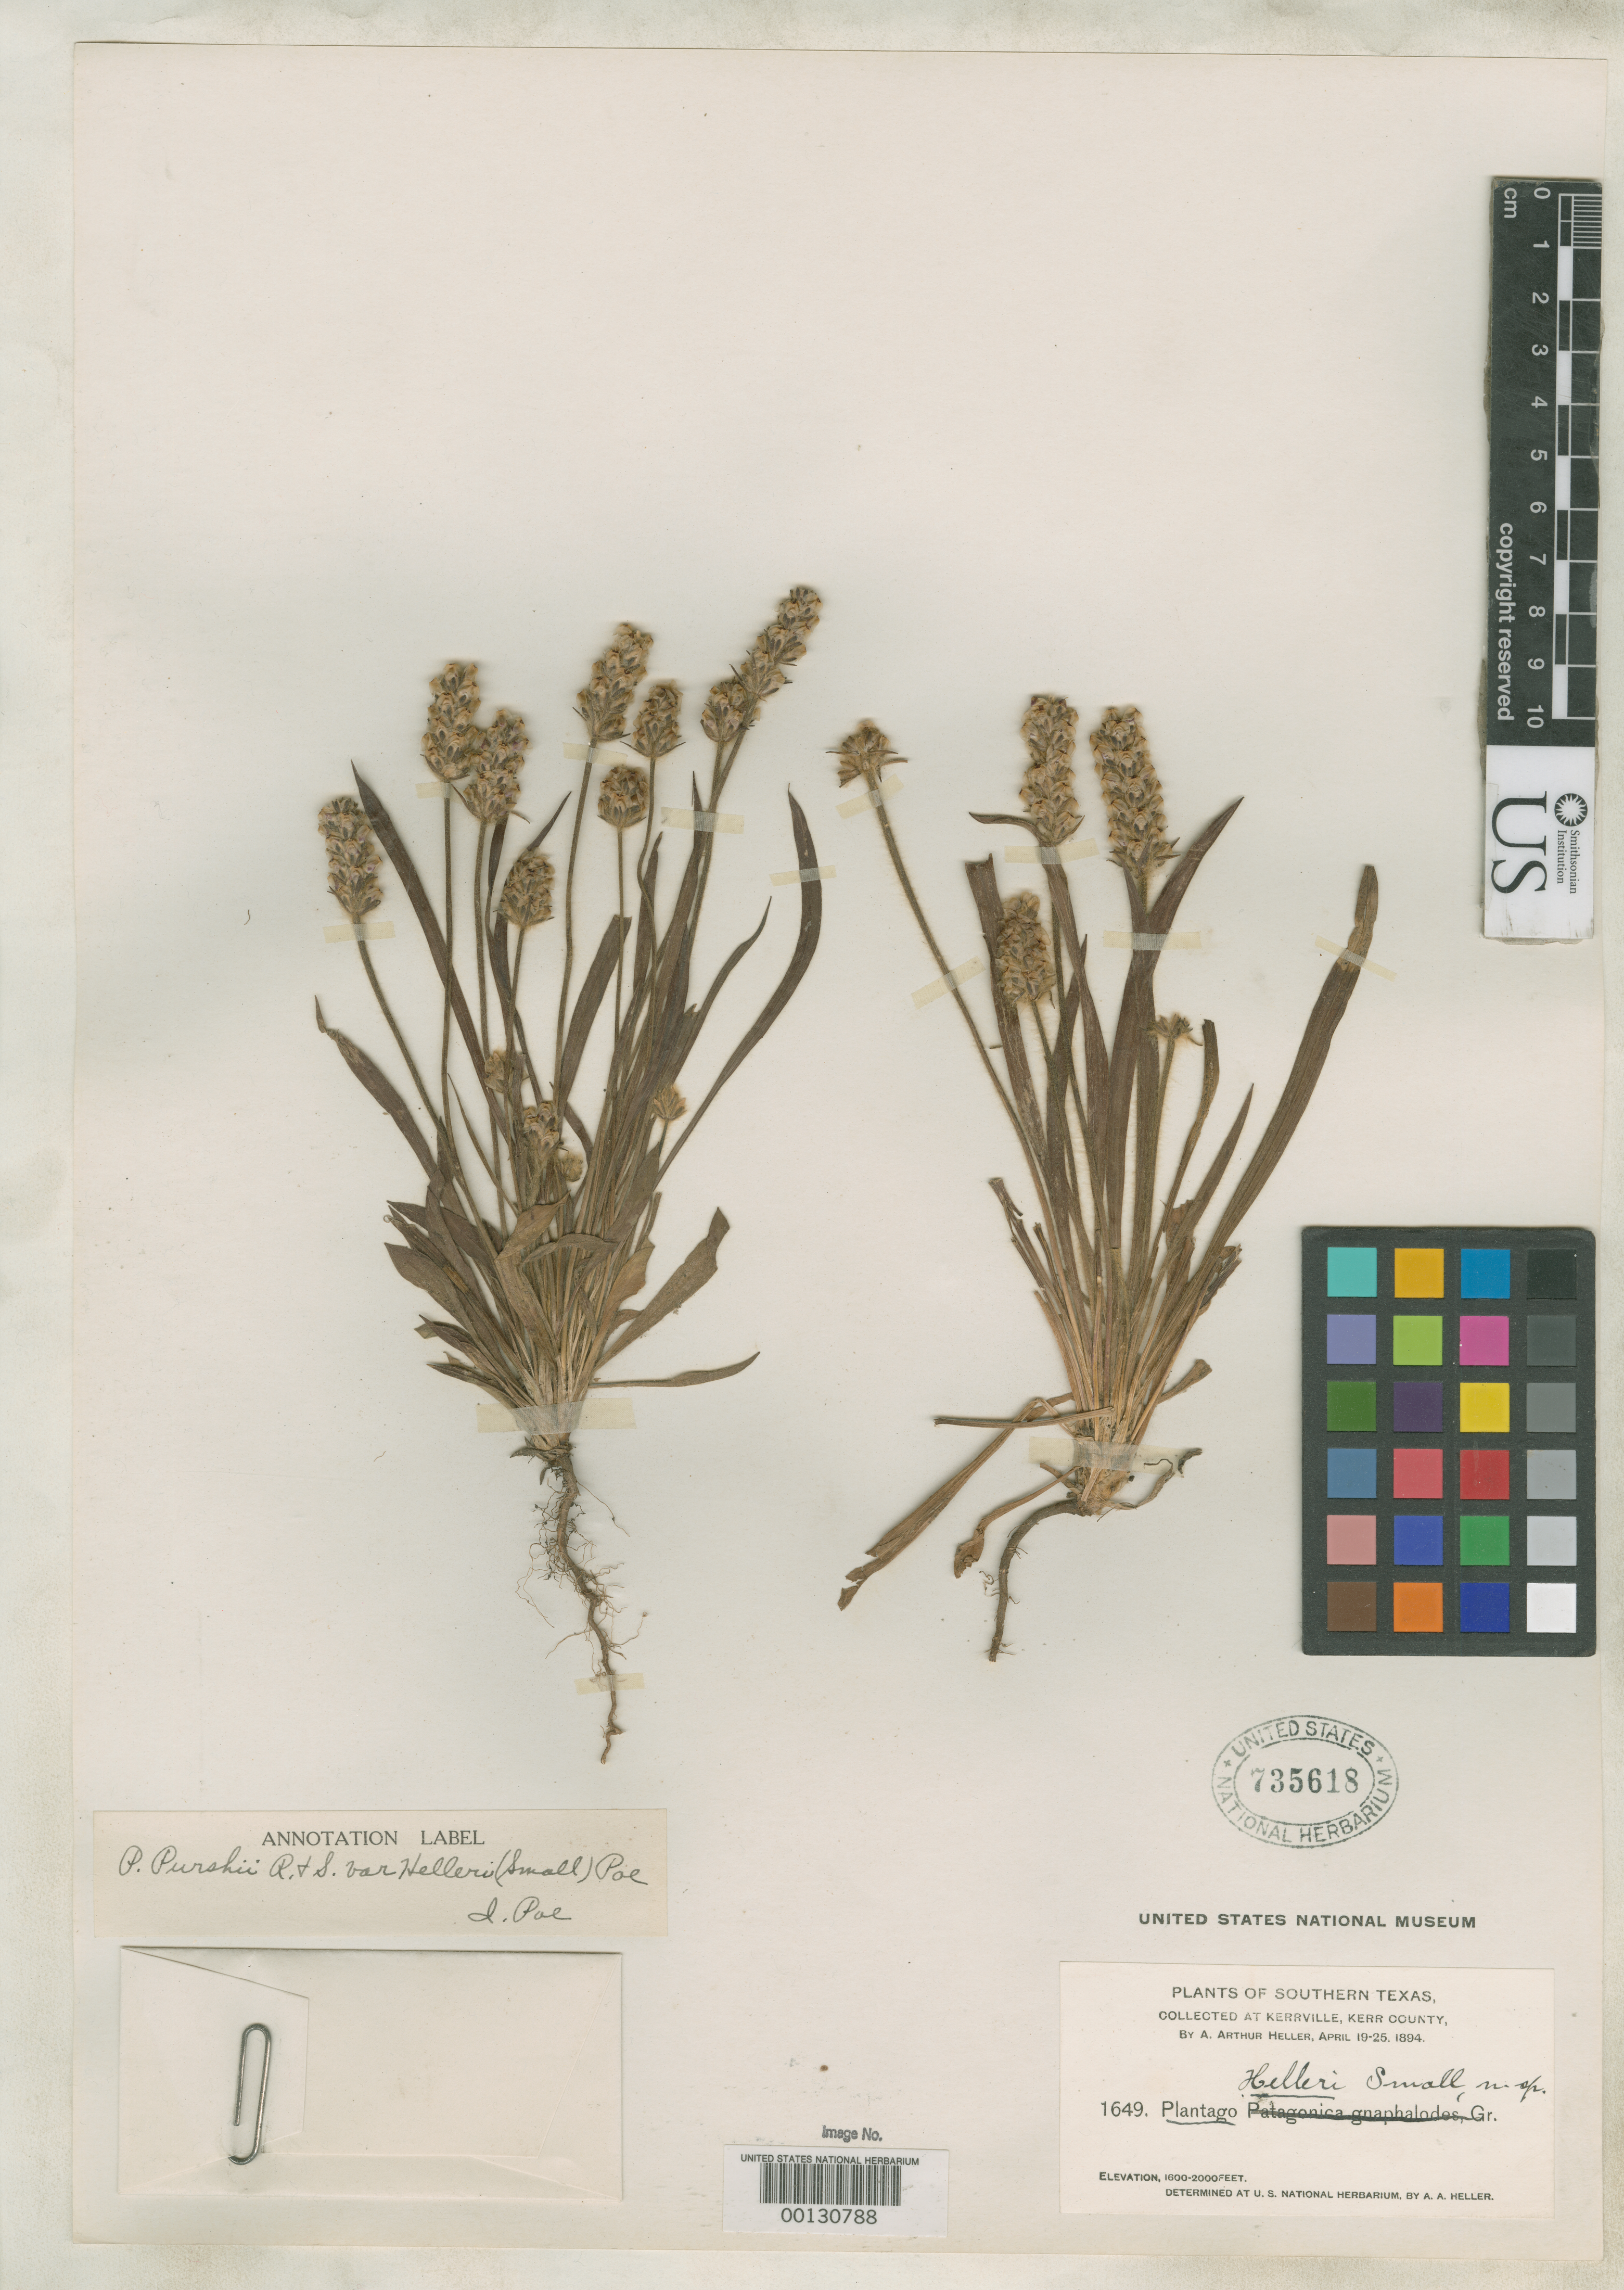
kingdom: Plantae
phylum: Tracheophyta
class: Magnoliopsida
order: Lamiales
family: Plantaginaceae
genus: Plantago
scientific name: Plantago helleri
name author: Small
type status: Isotype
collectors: A. A. Heller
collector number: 1649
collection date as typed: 19 Apr 1894 to 25 Apr 1894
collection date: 1894-04-19/1894-04-25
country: United States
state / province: Texas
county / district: Kerr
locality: Kerrville.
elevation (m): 488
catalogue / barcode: US 735618